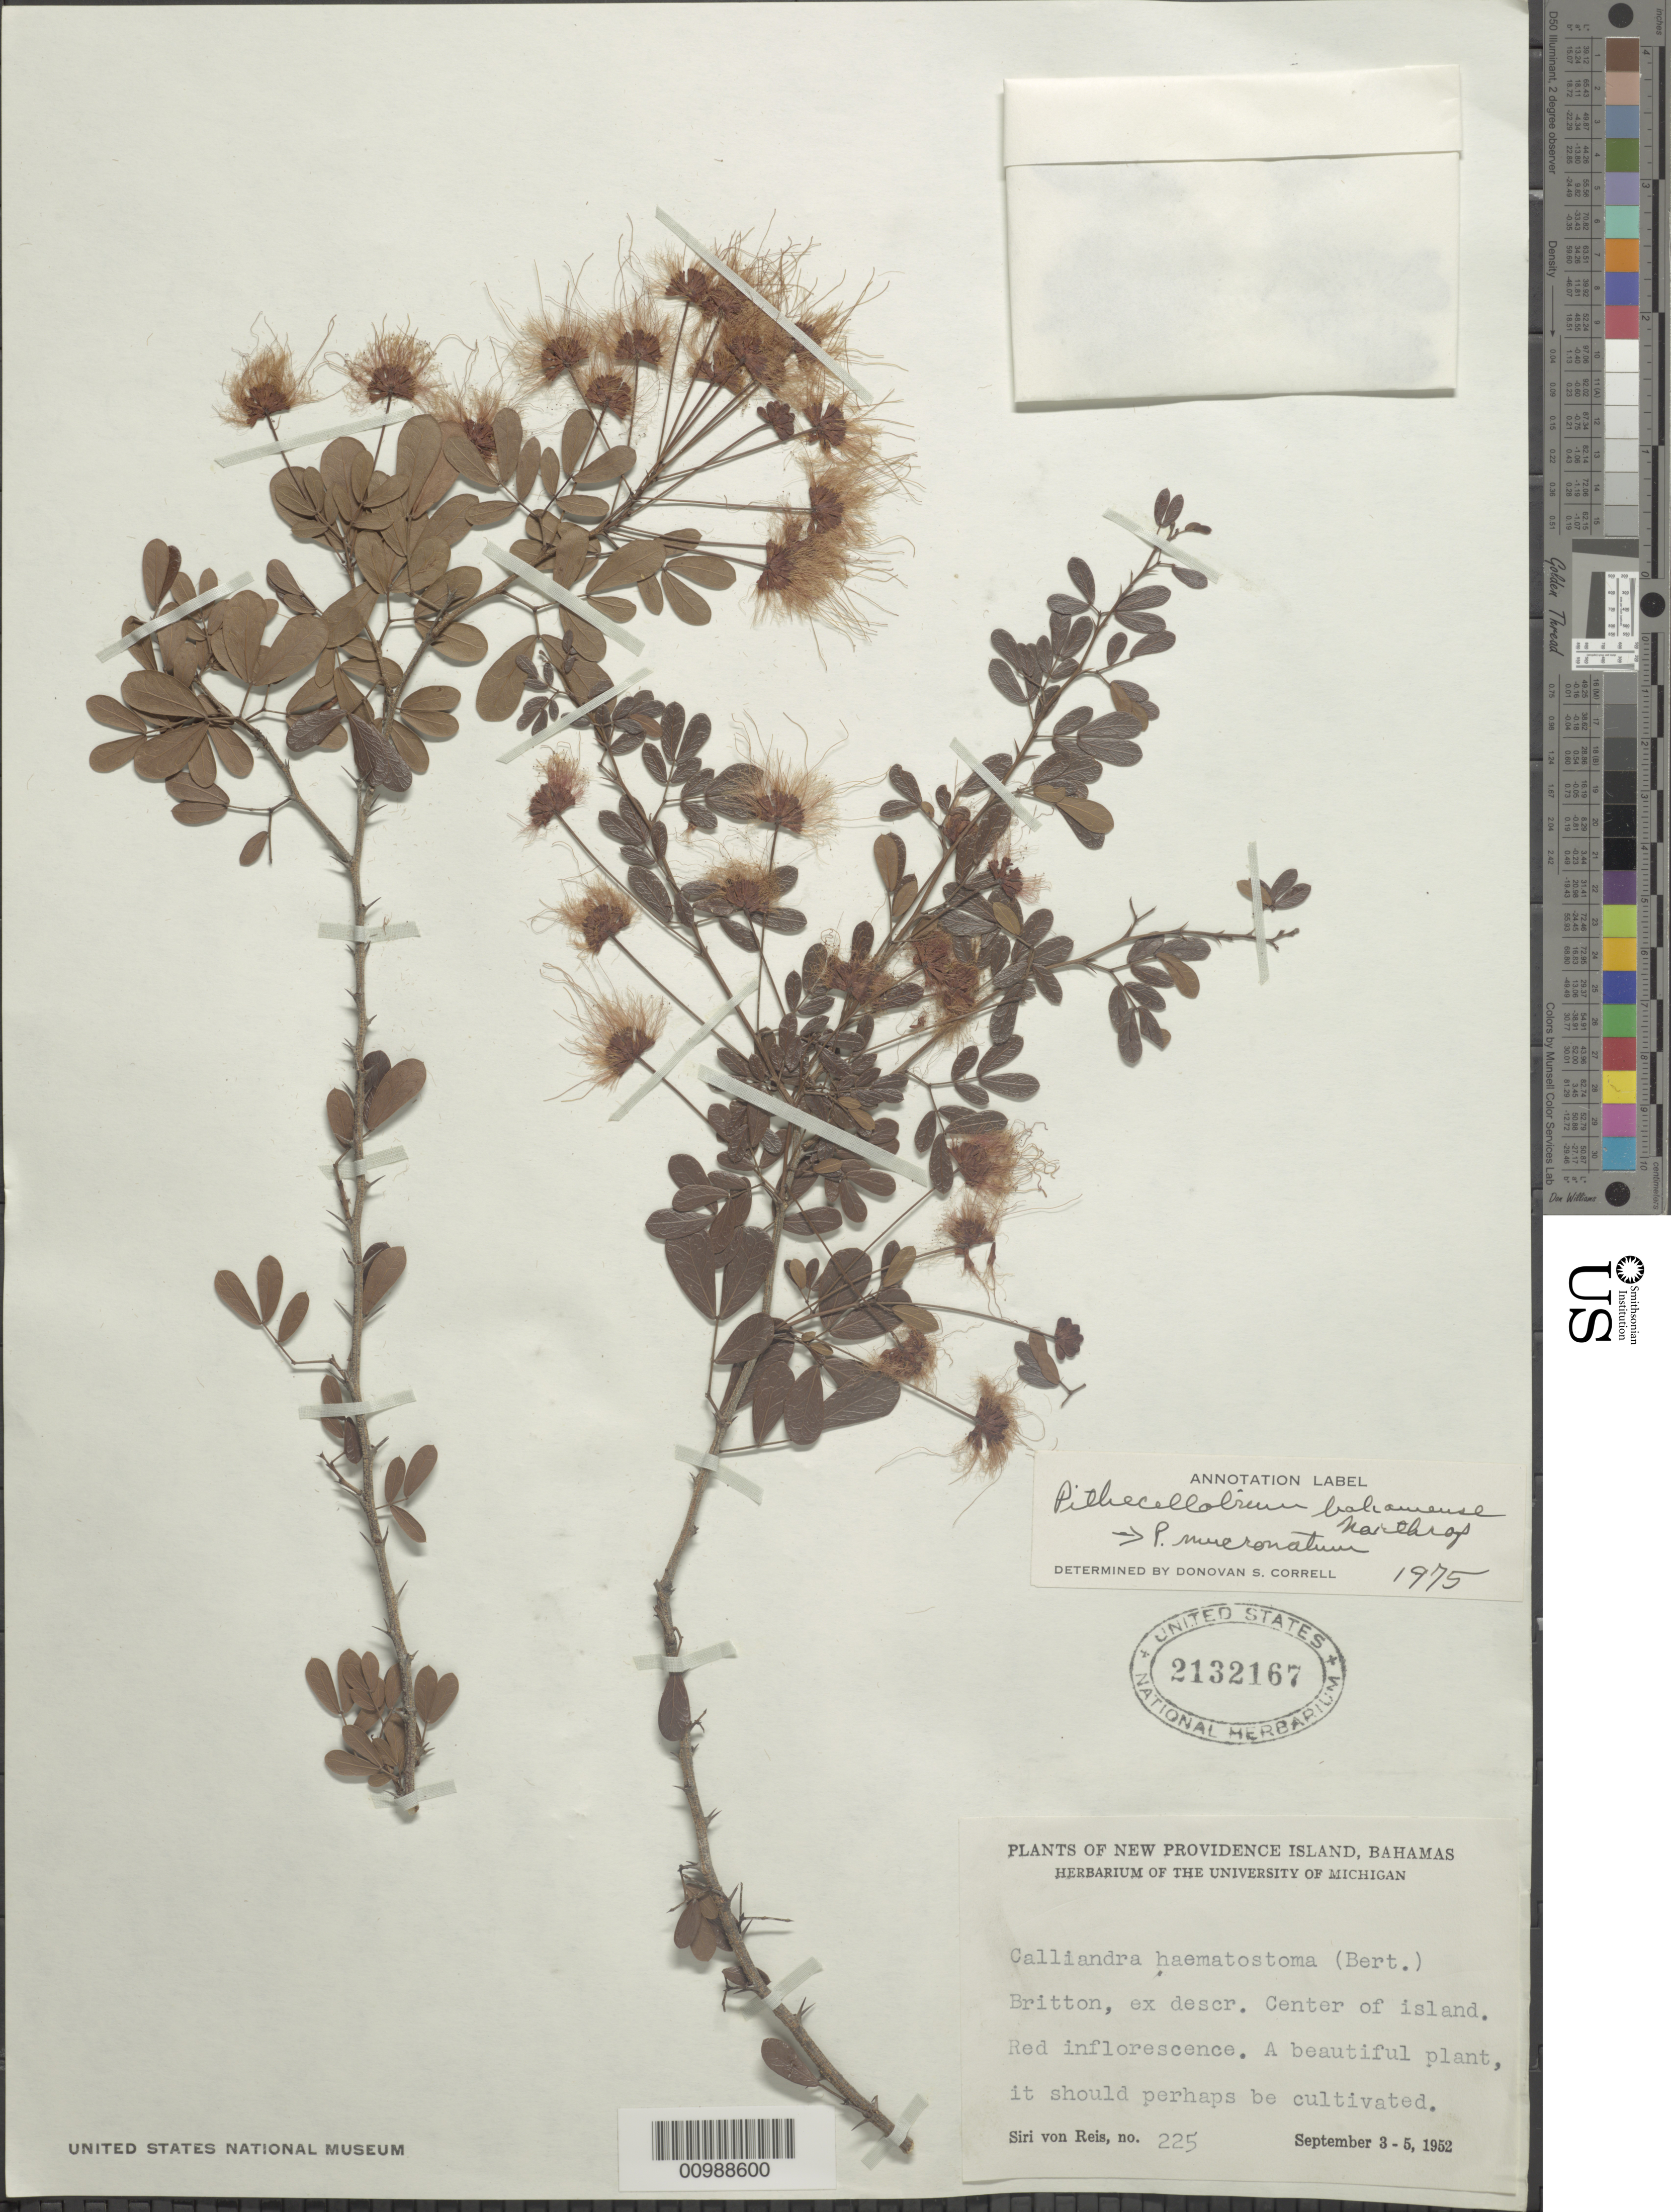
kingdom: Plantae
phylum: Tracheophyta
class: Magnoliopsida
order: Fabales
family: Fabaceae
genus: Pithecellobium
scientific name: Pithecellobium bahamense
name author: Northr.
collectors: S. von Reis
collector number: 225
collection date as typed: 03 Sep 1952 to 05 Sep 1952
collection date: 1952-09-03/1952-09-05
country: Bahamas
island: New Providence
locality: Center of island.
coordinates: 0 N, 0 E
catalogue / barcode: US 2132167